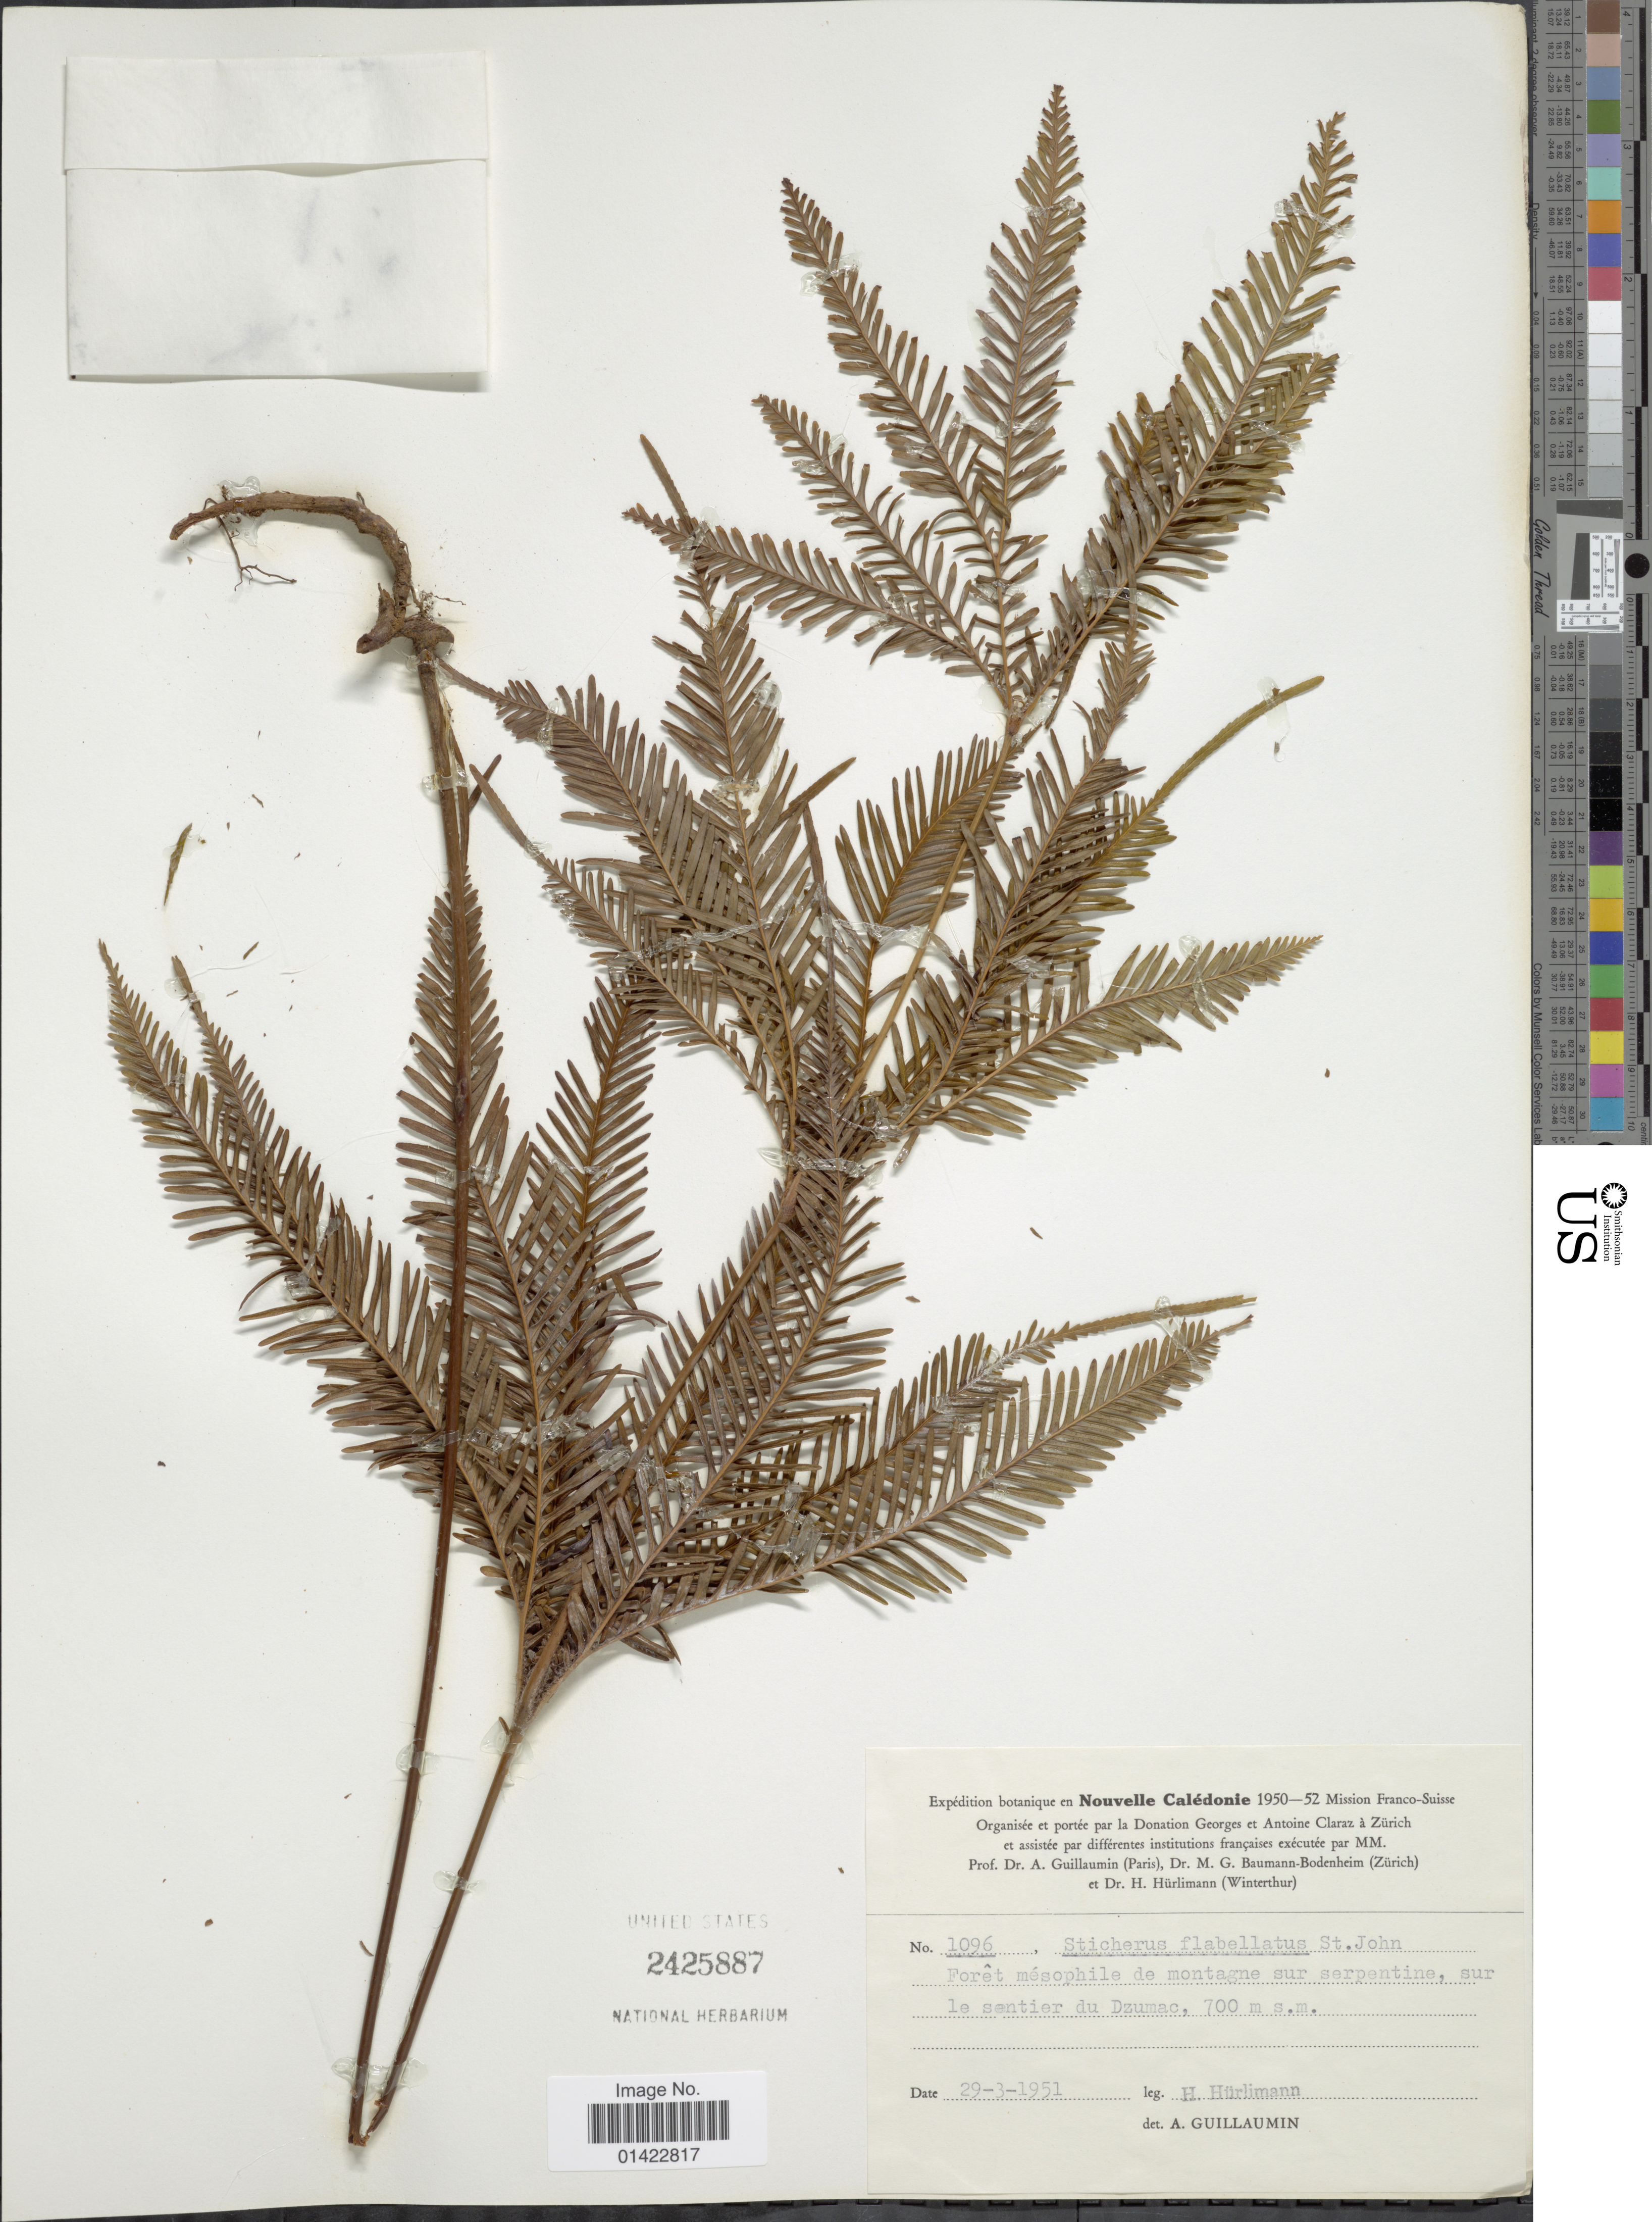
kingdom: Plantae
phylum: Tracheophyta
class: Polypodiopsida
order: Gleicheniales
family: Gleicheniaceae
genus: Sticherus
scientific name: Sticherus flabellatus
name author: (R. Br.) H. St. John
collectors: H. Hürlimann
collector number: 1096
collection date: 1951-03-29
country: New Caledonia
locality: Nouvelle Calédonia. Fôret mésophile de montagne sur serpentine, sur le sentier du Dzumac.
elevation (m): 700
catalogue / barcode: US 2425887